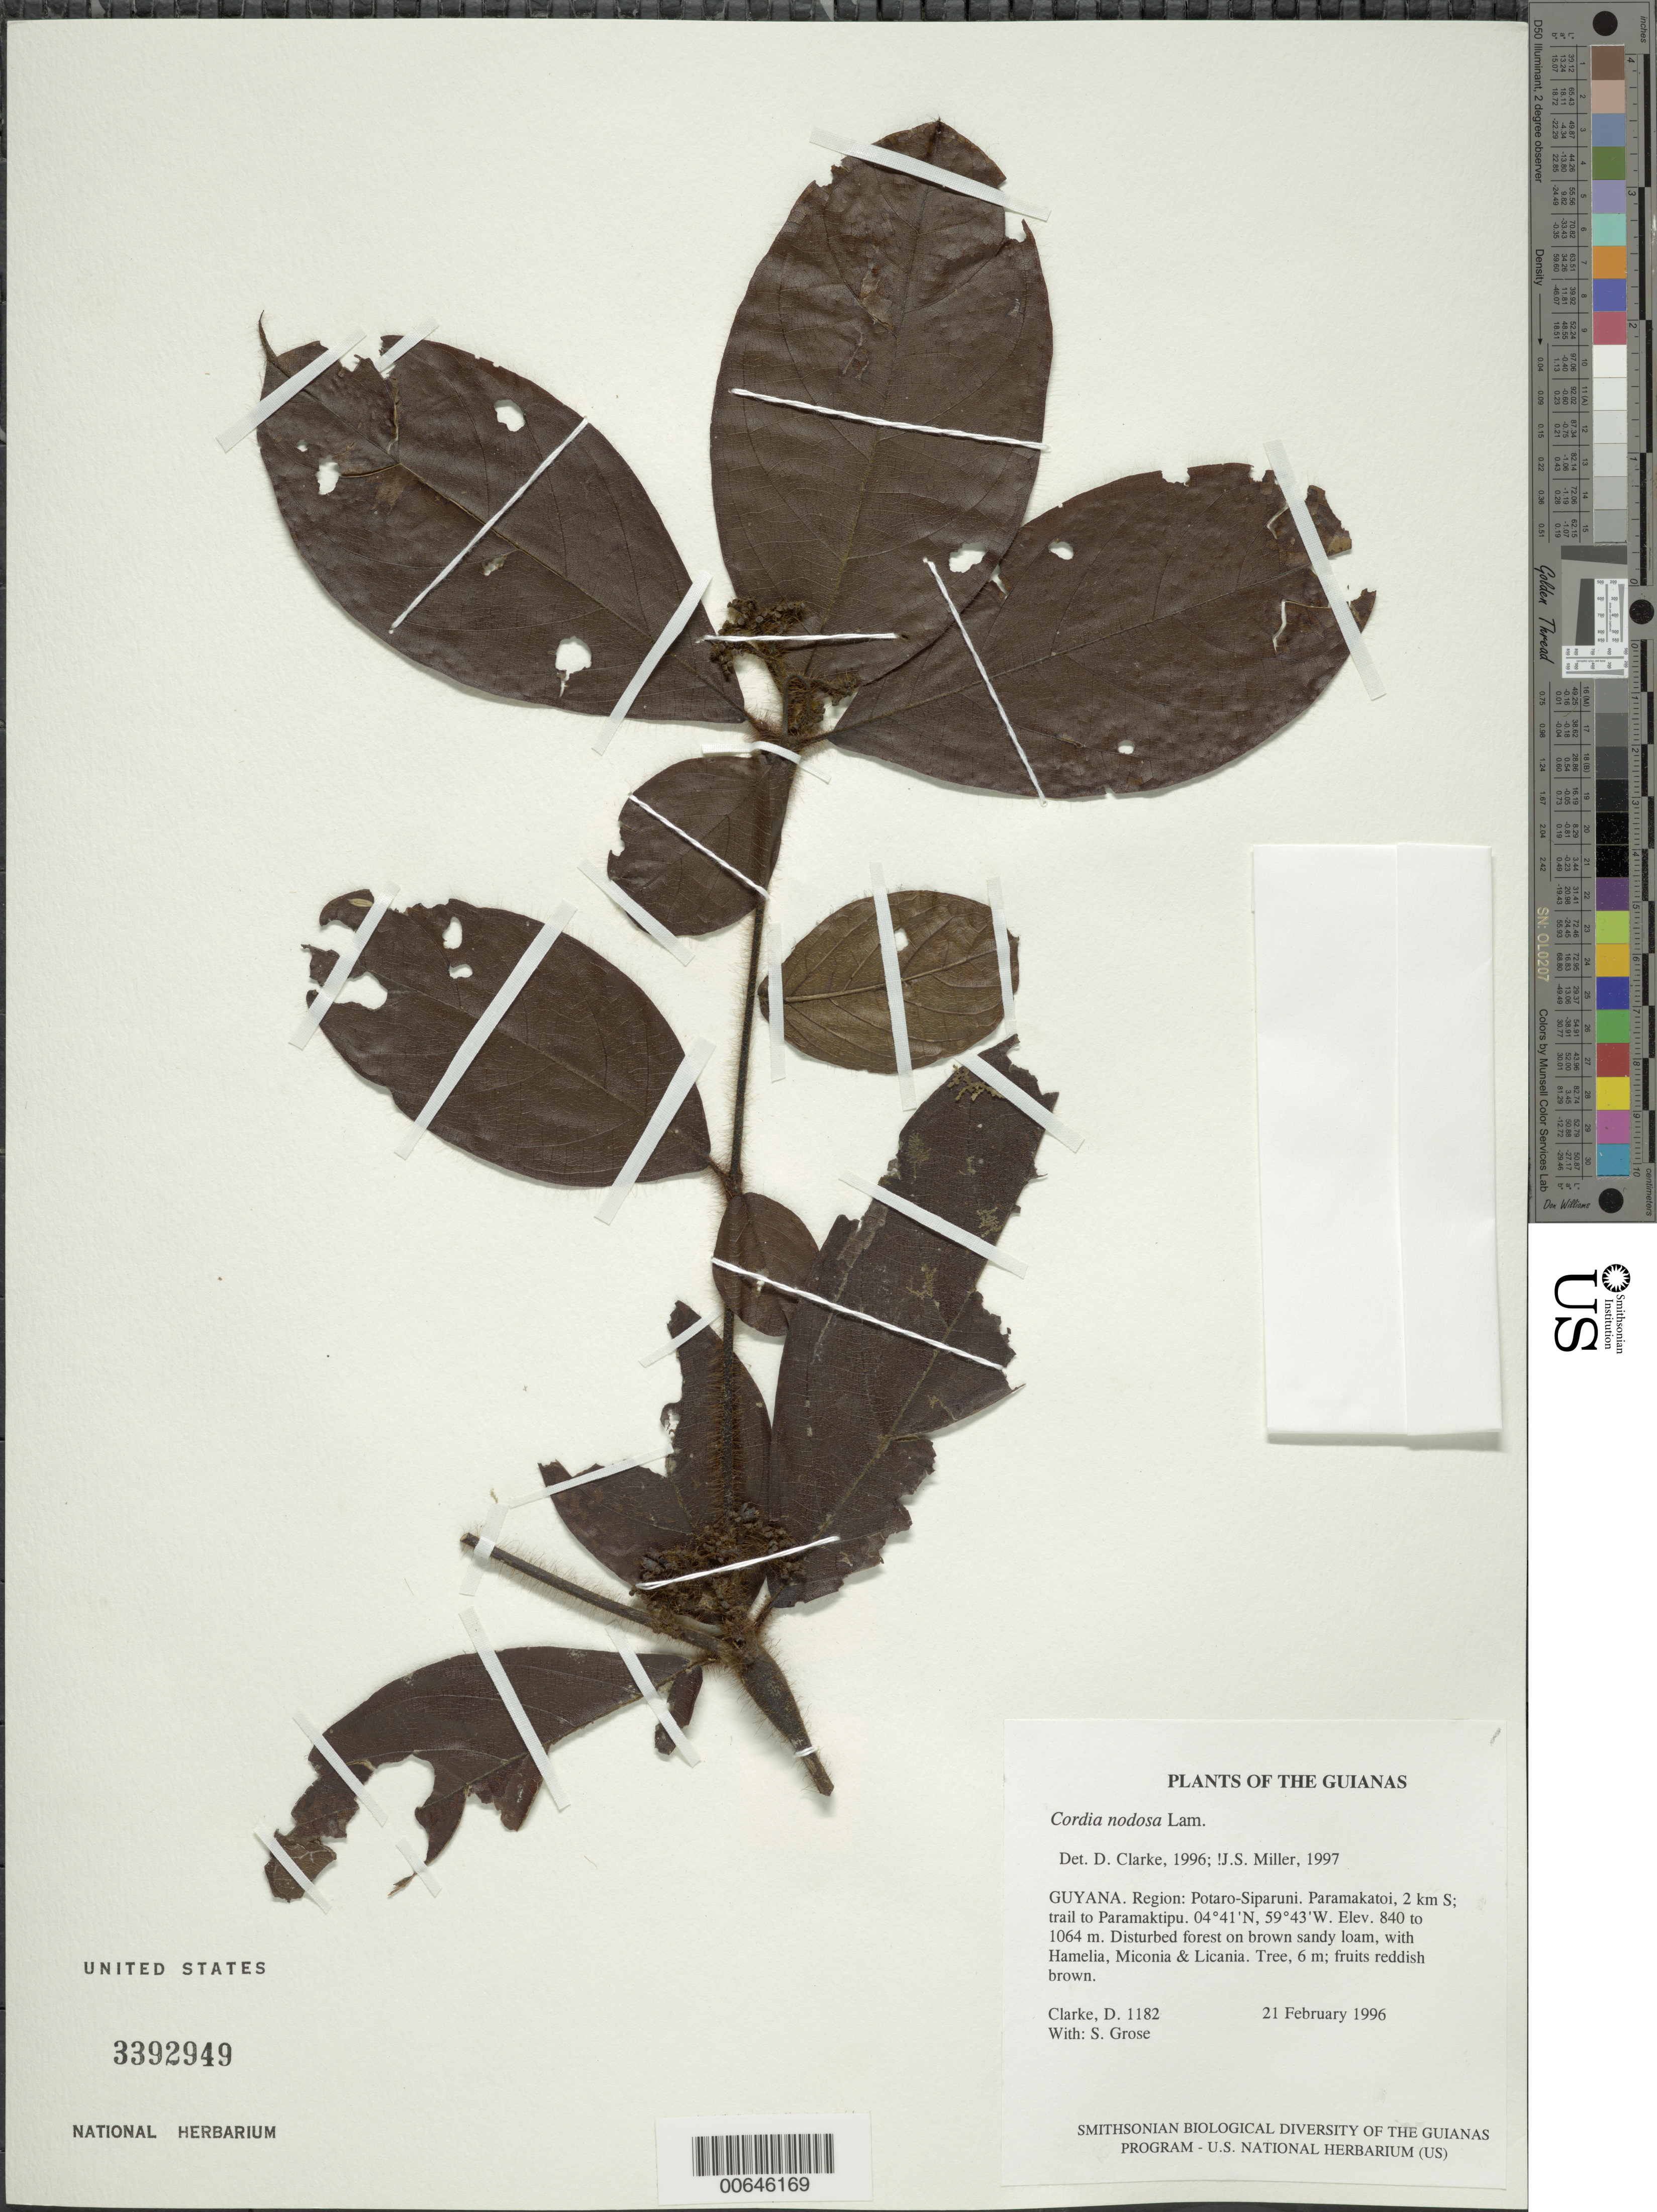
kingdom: Plantae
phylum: Tracheophyta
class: Magnoliopsida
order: Boraginales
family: Cordiaceae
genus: Cordia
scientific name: Cordia nodosa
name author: Lam.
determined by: Miller, James S., (MO), Missouri Botanical Garden (UNITED STATES)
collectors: H. D. Clarke & S. Grose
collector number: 1182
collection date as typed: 21 February 1996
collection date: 1996-02-21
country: Guyana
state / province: Potaro-Siparuni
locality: Paramakatoi, 2 km S; trail to Paramaktipu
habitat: Disturbed forest on brown sandy loam, with Hamelia, Miconia & Licania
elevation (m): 840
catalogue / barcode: US 3392949